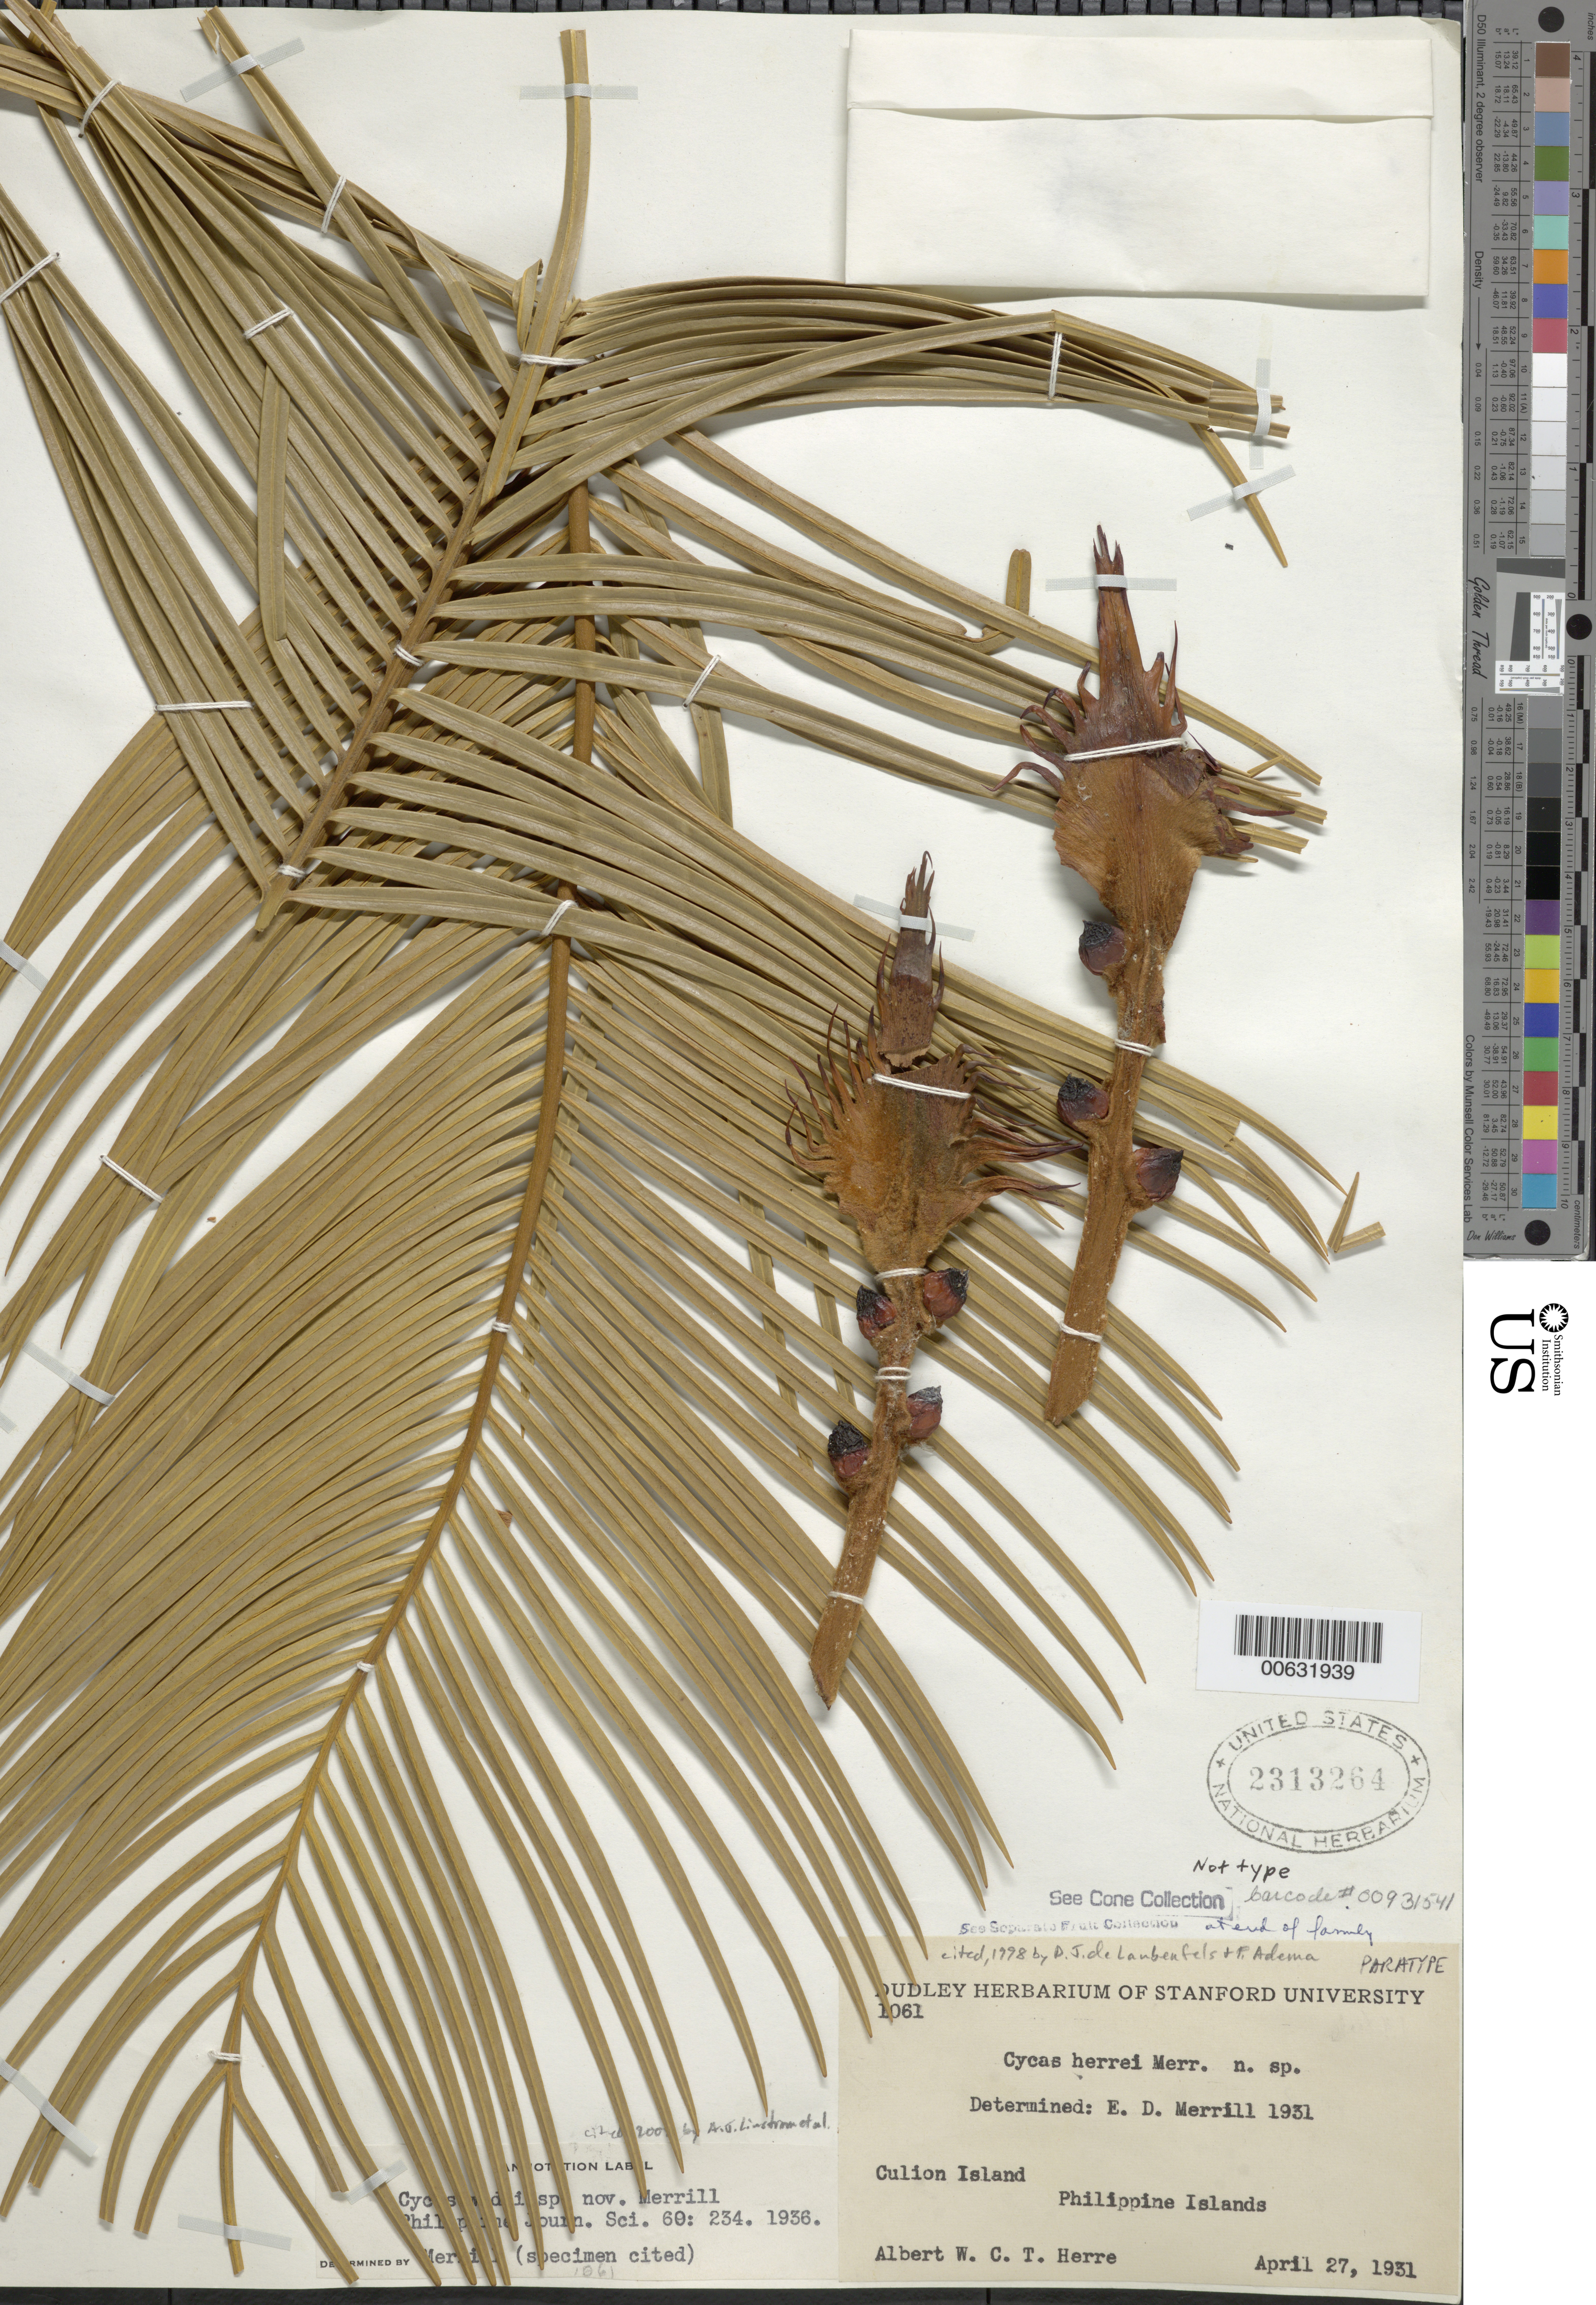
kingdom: Plantae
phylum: Tracheophyta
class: Cycadopsida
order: Cycadales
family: Cycadaceae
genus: Cycas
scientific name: Cycas wadei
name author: Merr.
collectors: A. W. Herre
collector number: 1061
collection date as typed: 27 Apr 1931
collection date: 1931-04-27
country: Philippines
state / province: Mimaropa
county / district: Palawan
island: Culion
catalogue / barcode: US 2313264